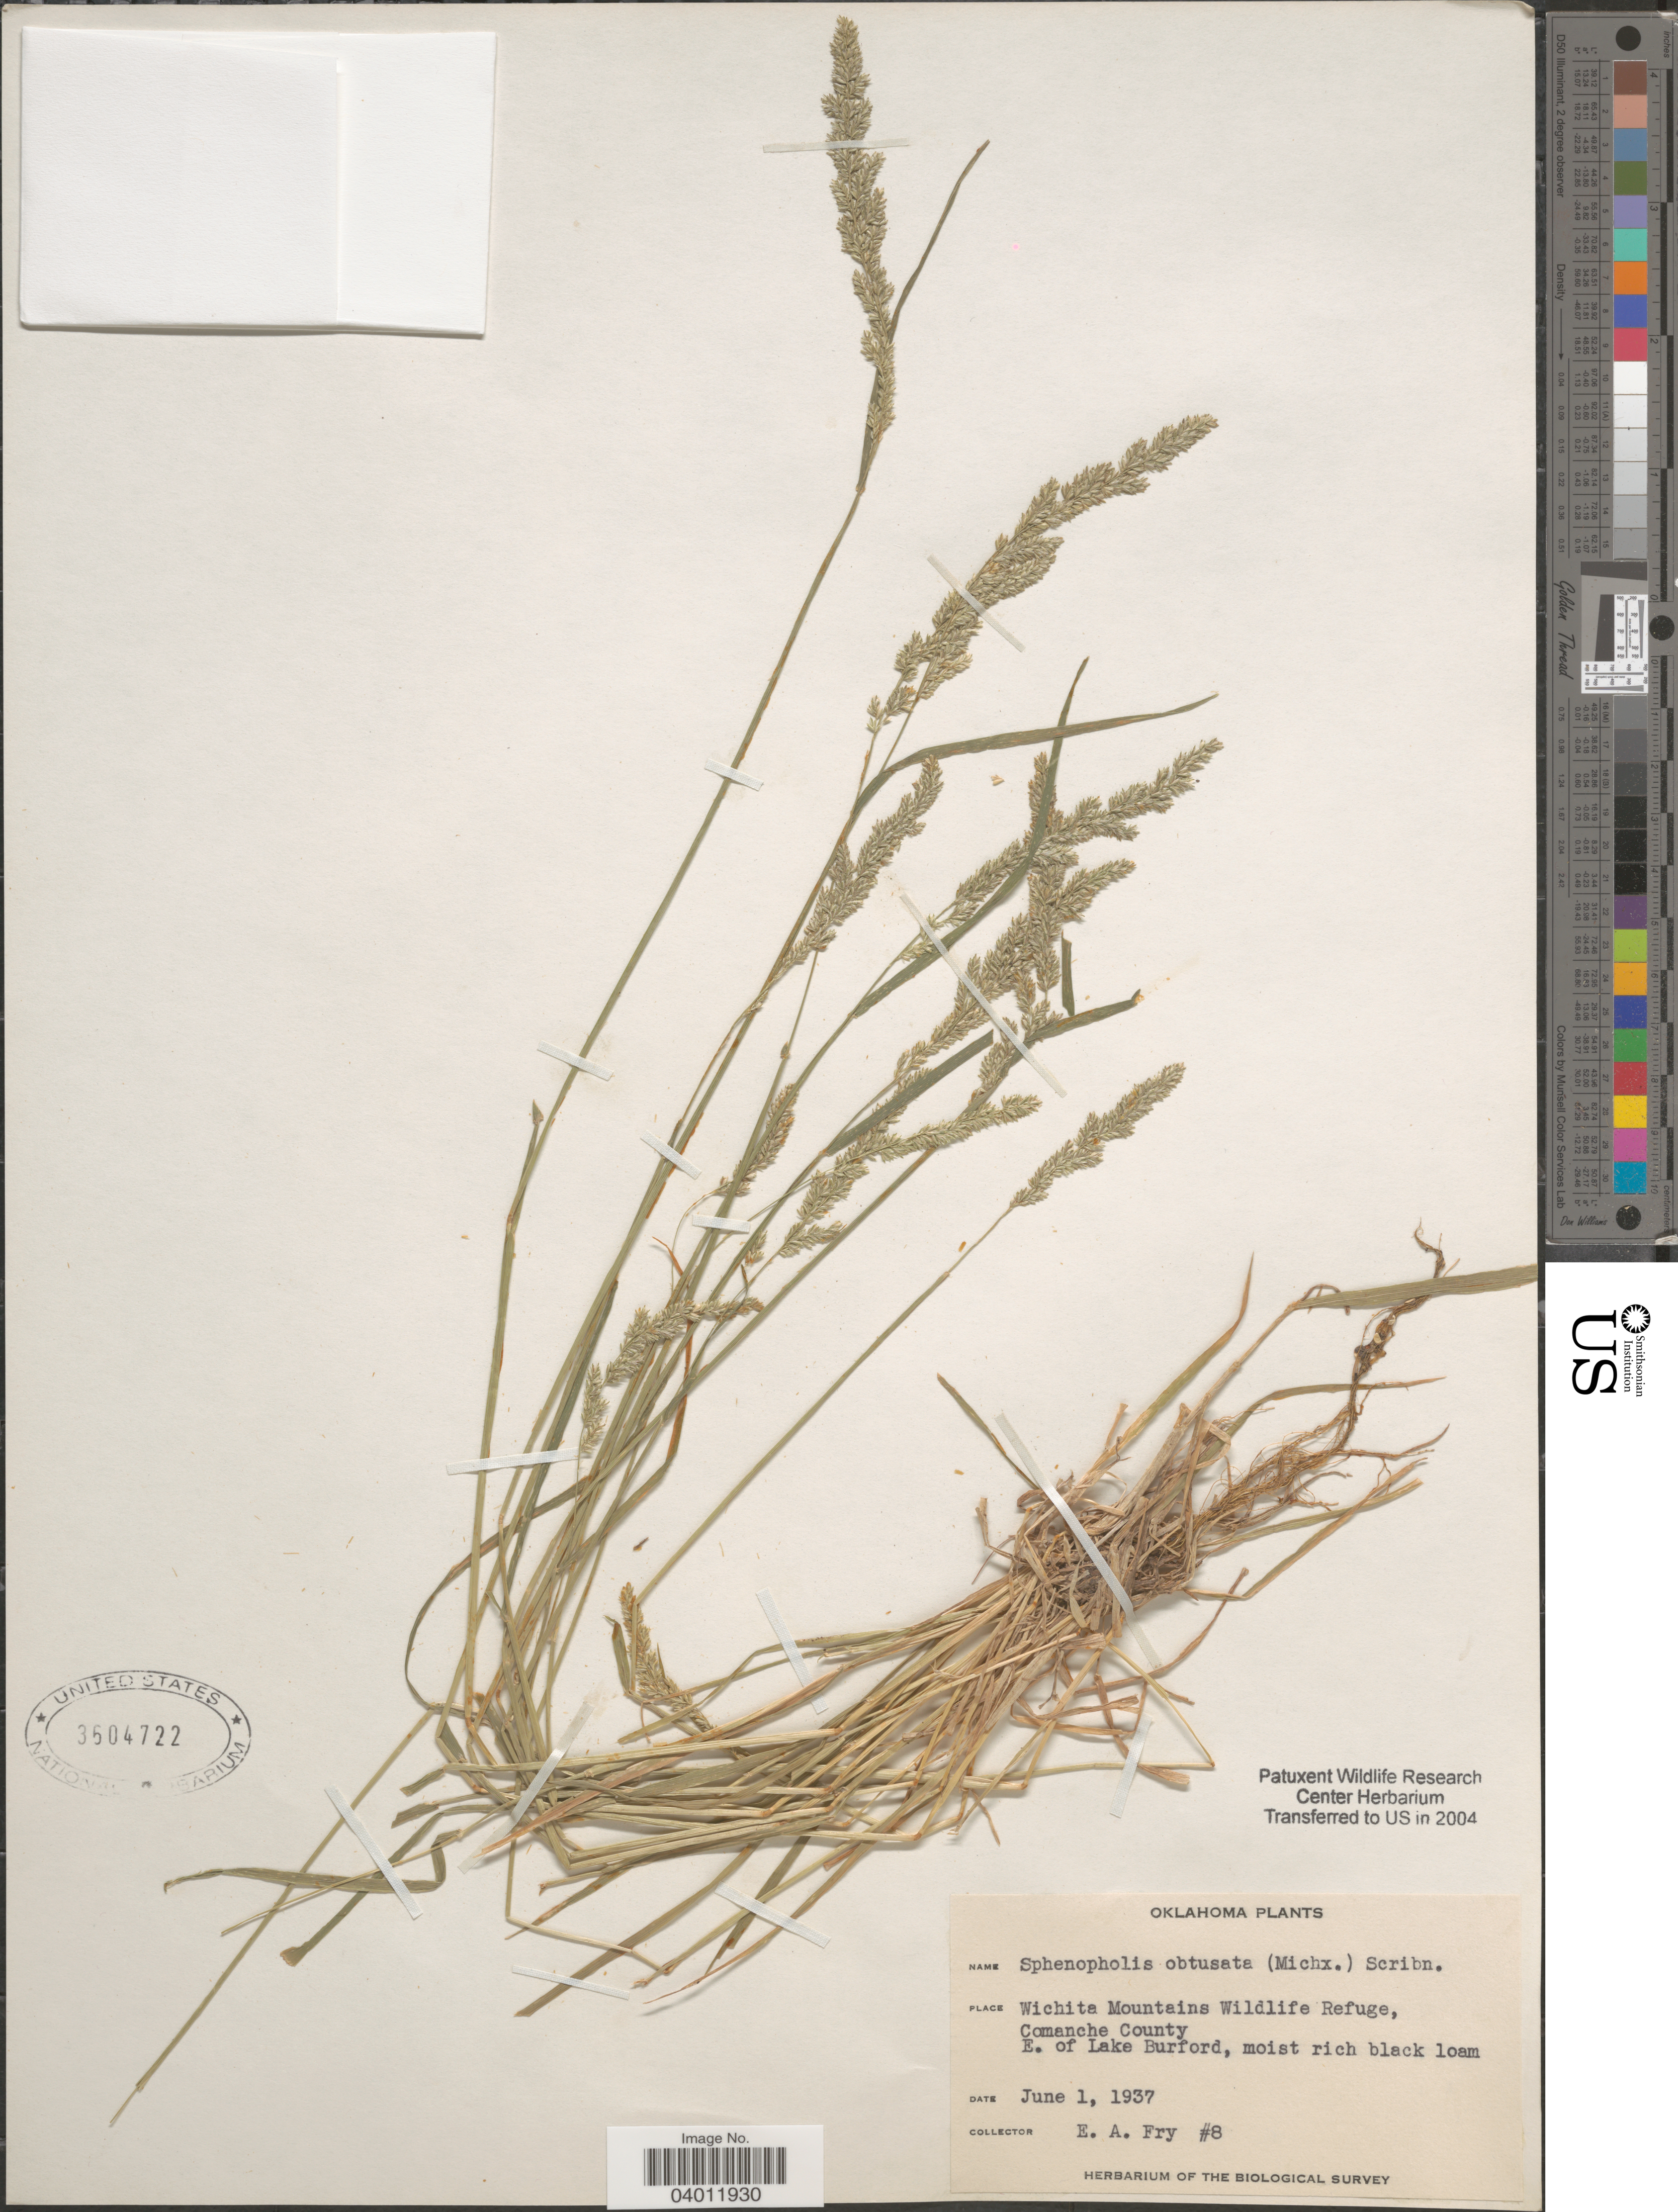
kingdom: Plantae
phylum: Tracheophyta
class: Liliopsida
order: Poales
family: Poaceae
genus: Sphenopholis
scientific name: Sphenopholis obtusata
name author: (Michx.) Scribn.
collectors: E. Fry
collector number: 8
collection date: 1937-06-01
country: United States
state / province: Oklahoma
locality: Wichita Mountains Wildlife Refuge, Comanche County. E. of Lake Burford.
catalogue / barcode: US 3604722